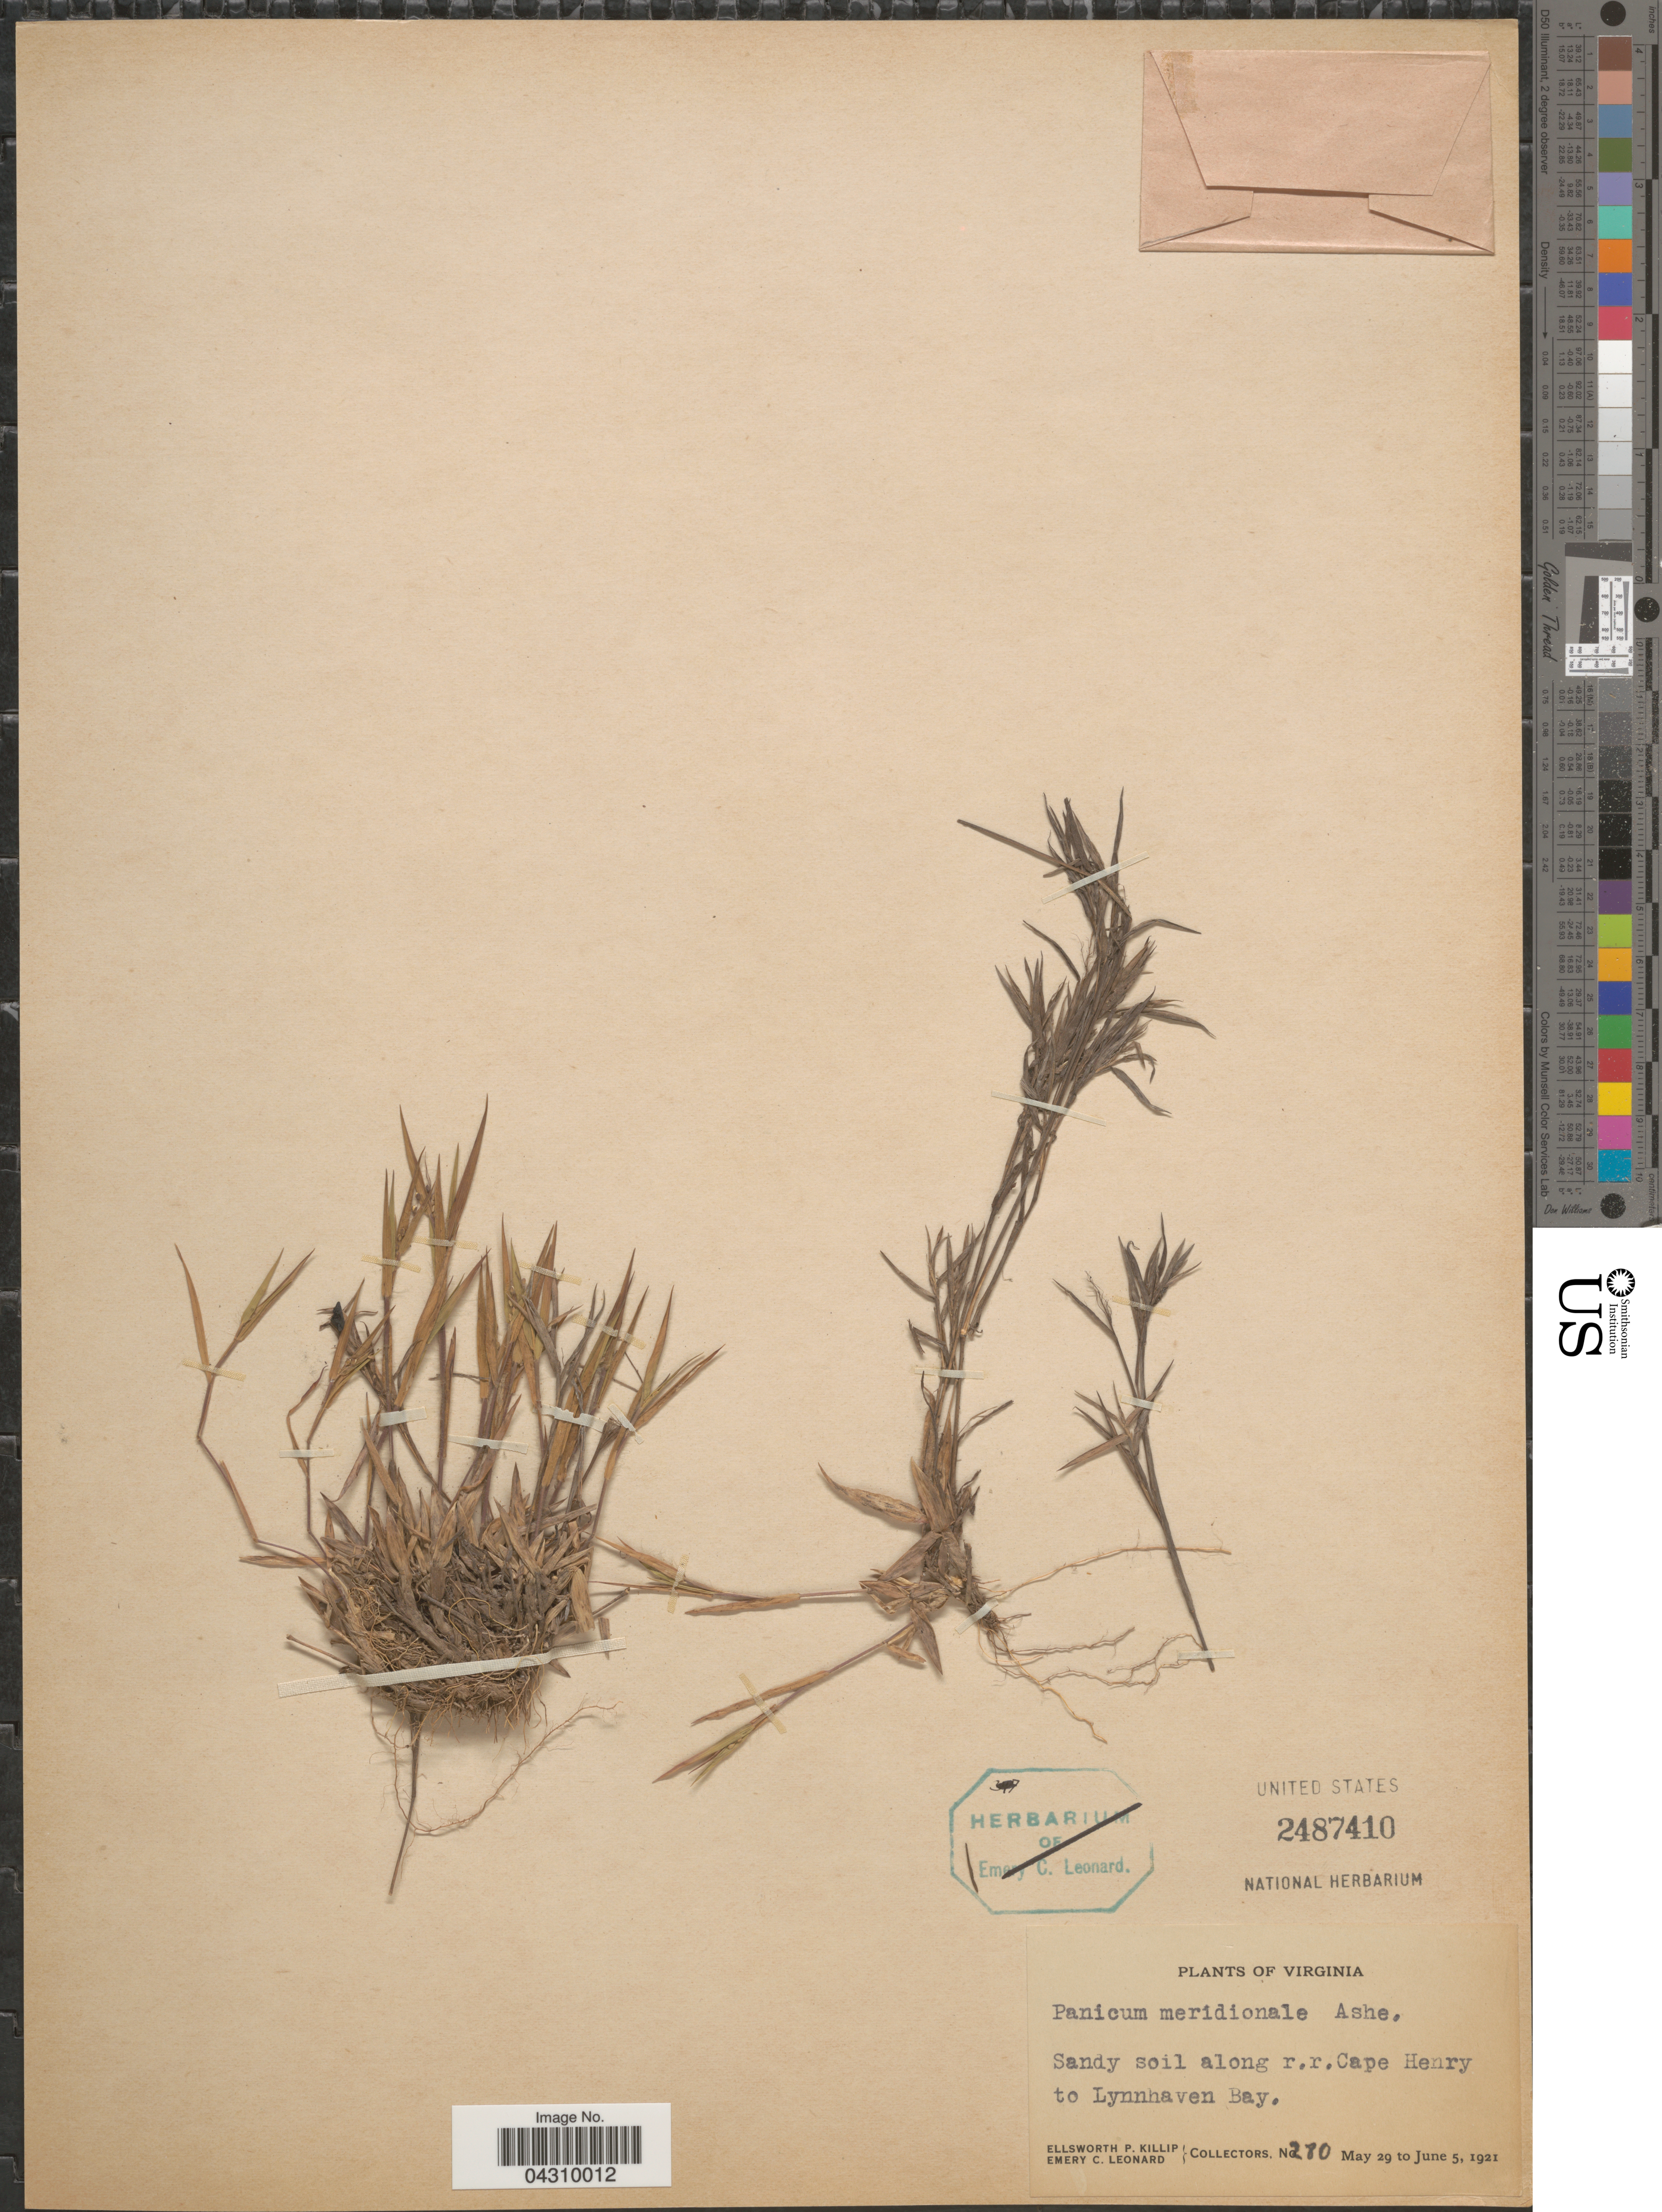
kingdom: Plantae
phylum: Tracheophyta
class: Liliopsida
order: Poales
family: Poaceae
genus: Dichanthelium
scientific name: Dichanthelium acuminatum var. acuminatum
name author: (Sw.) Gould & C.A. Clark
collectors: E. P. Killip & E. C. Leonard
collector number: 270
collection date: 1921-05-29/1921-06-05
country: United States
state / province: Virginia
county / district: City of Virginia Beach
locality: Sandy soil along r. r. Cape Henry to Lynnhaven Bay.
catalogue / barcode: US 2487410